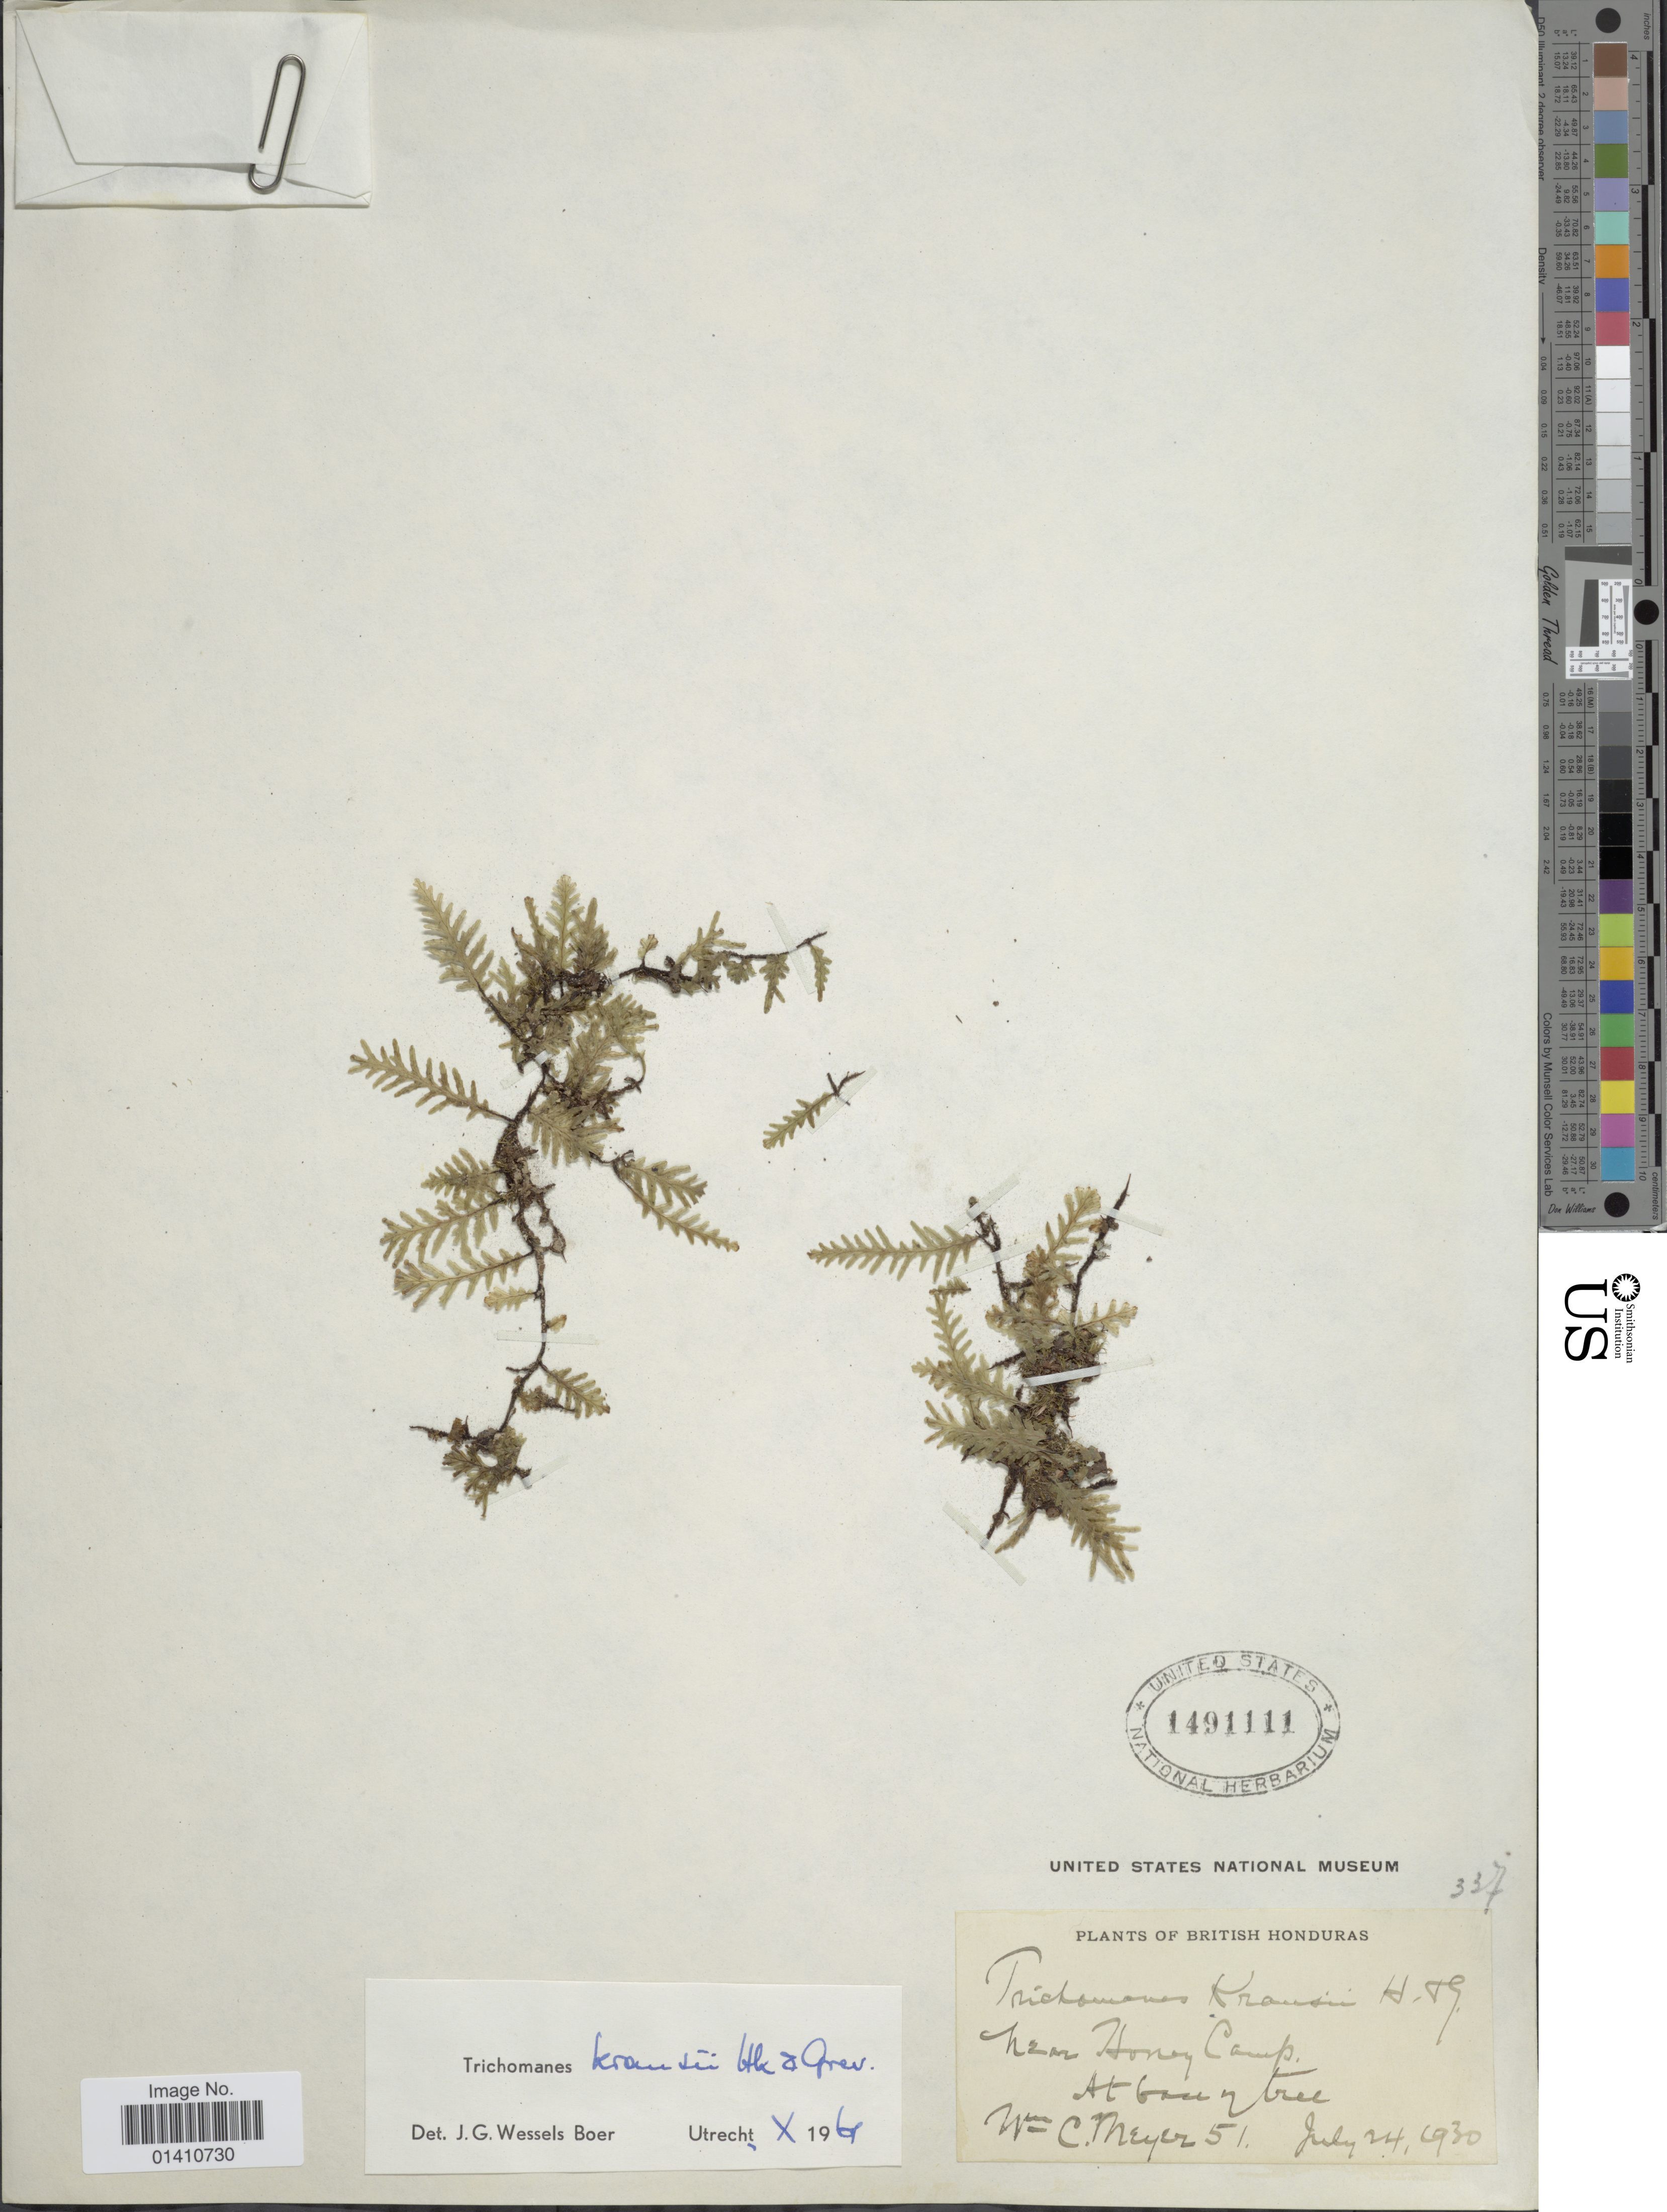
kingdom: Plantae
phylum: Tracheophyta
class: Polypodiopsida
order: Hymenophyllales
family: Hymenophyllaceae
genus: Didymoglossum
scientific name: Didymoglossum kraussii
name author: (Hook. & Grev.) C. Presl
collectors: C. A. Meyer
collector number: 51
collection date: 1930-07-24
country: Belize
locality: Near Honey Camp, at Gace tree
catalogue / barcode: US 1491111